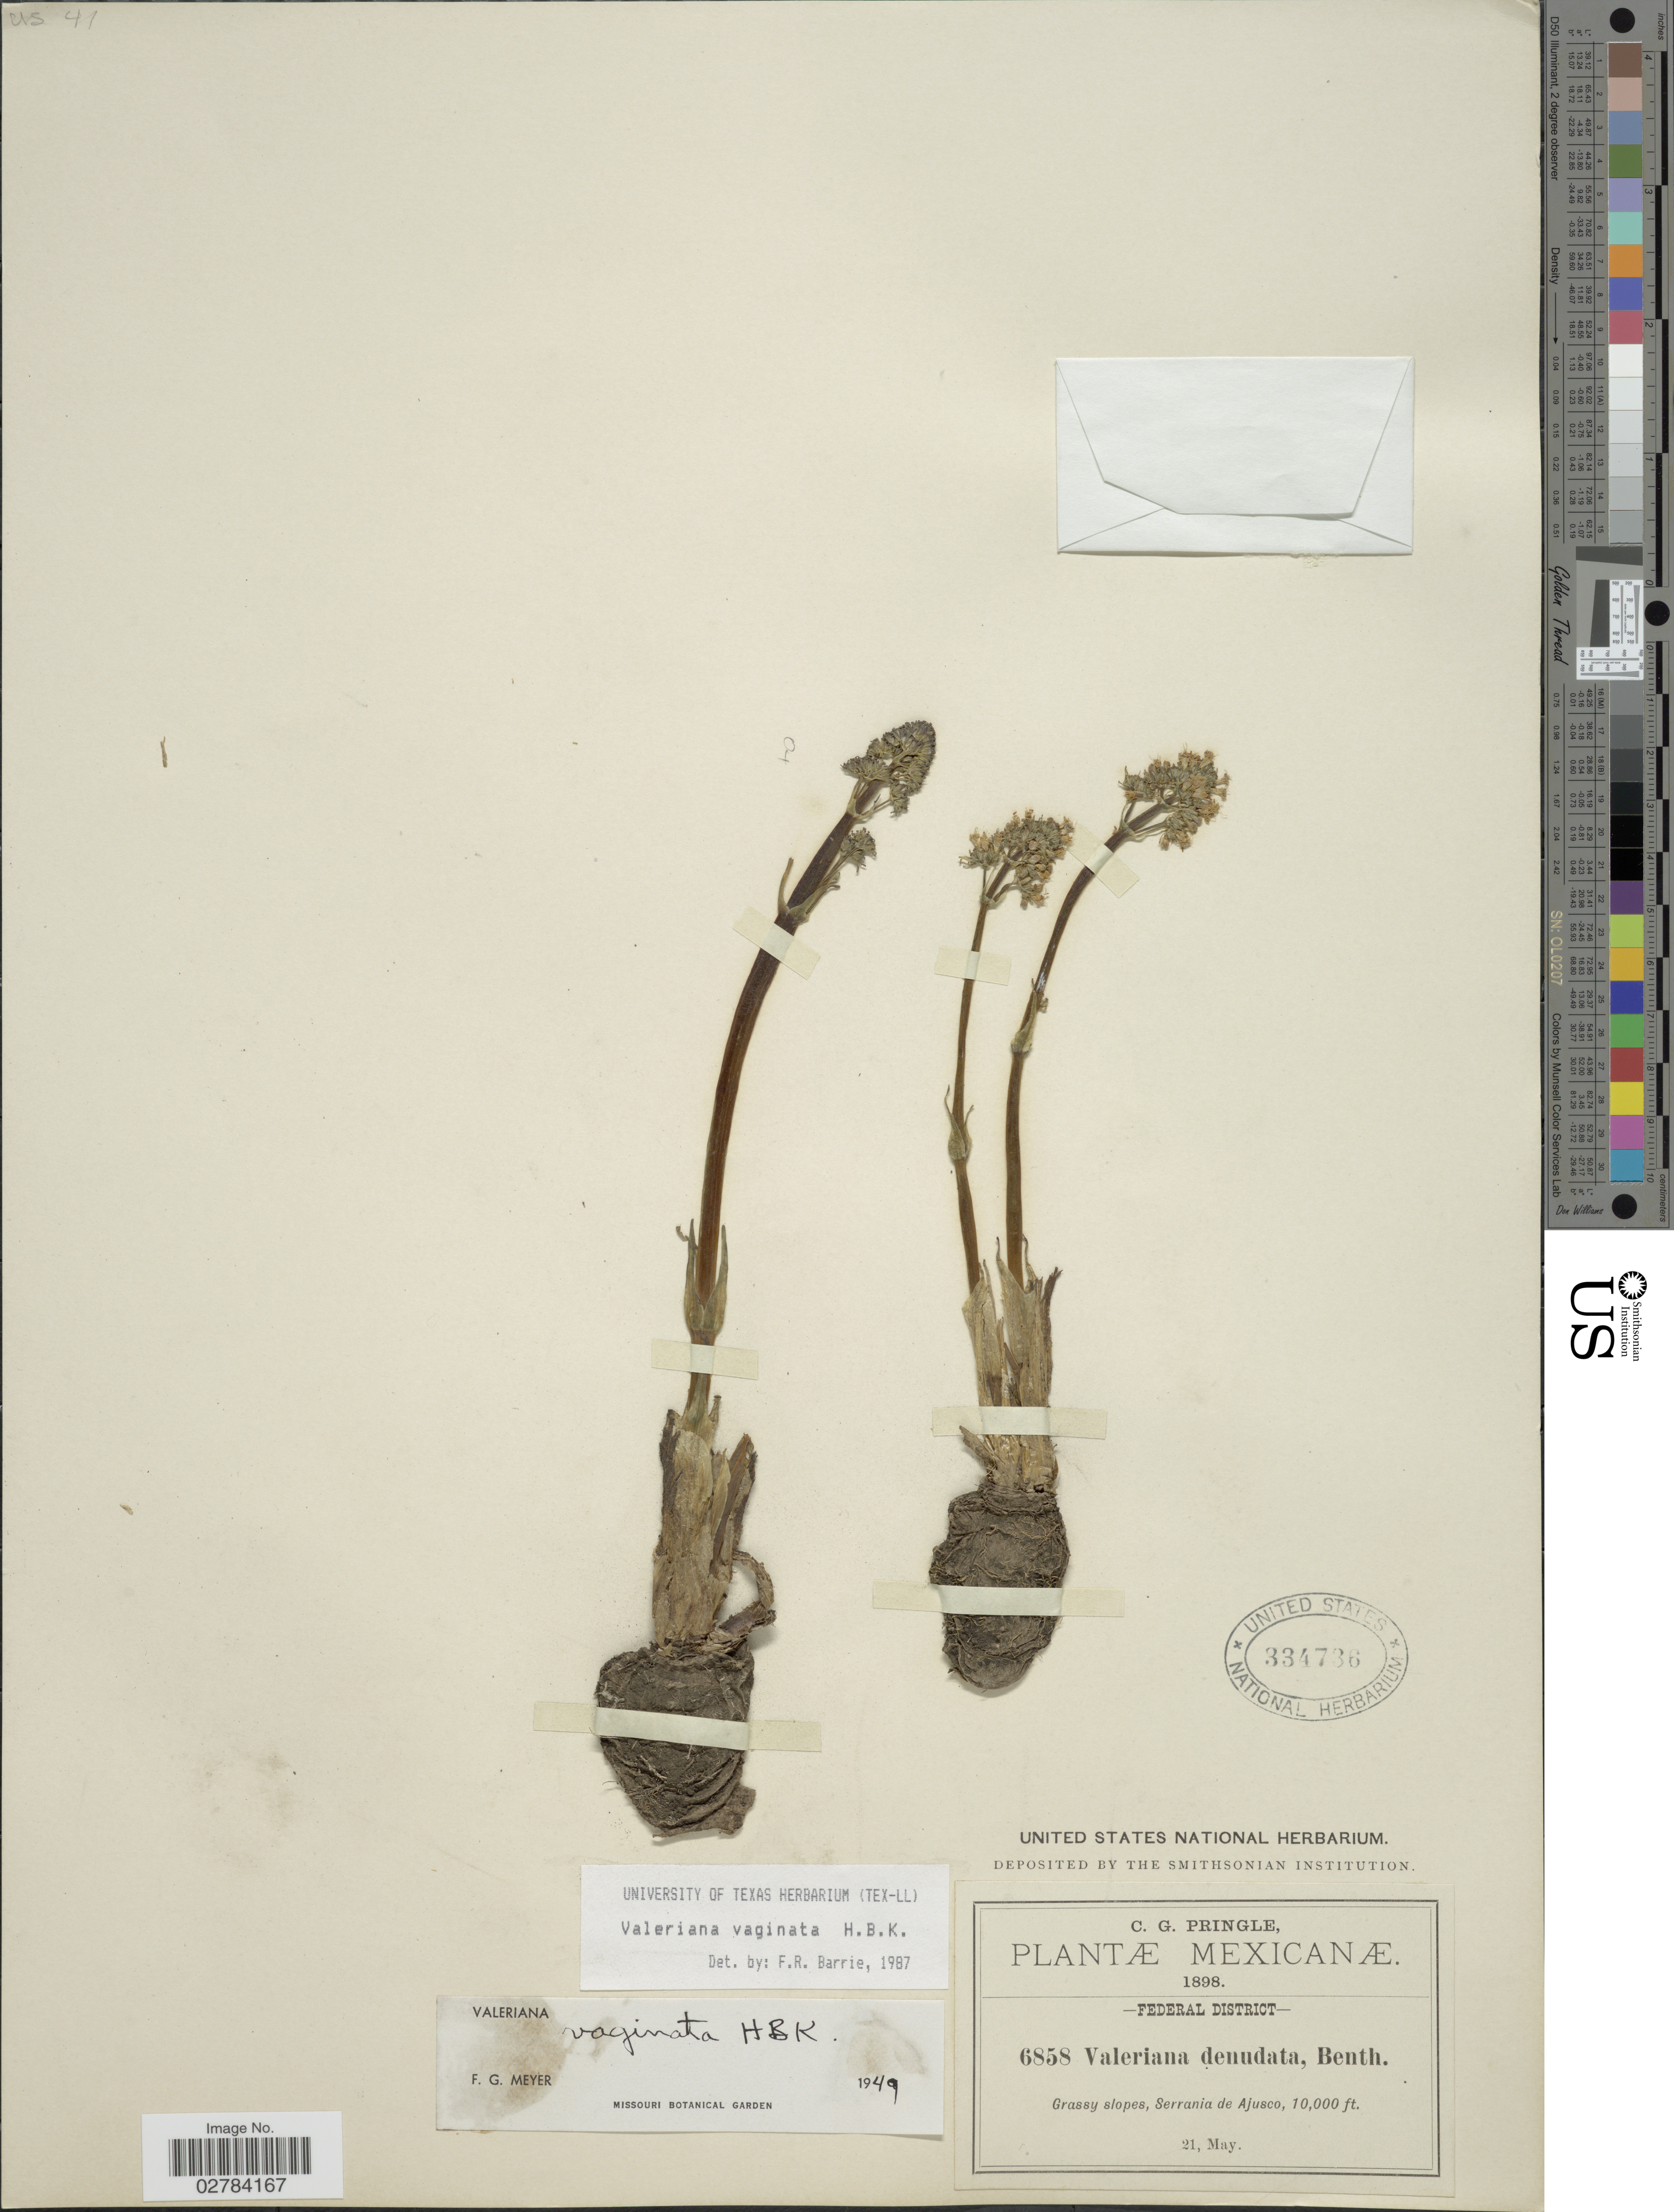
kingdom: Plantae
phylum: Tracheophyta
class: Magnoliopsida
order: Dipsacales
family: Caprifoliaceae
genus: Valeriana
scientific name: Valeriana vaginata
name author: Kunth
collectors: C. G. Pringle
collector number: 6858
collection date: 1898-05-21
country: Mexico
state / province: Distrito Federal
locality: Federal District.. Grassy slopes, Serrania de Ajusco.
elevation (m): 3048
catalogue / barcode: US 334736